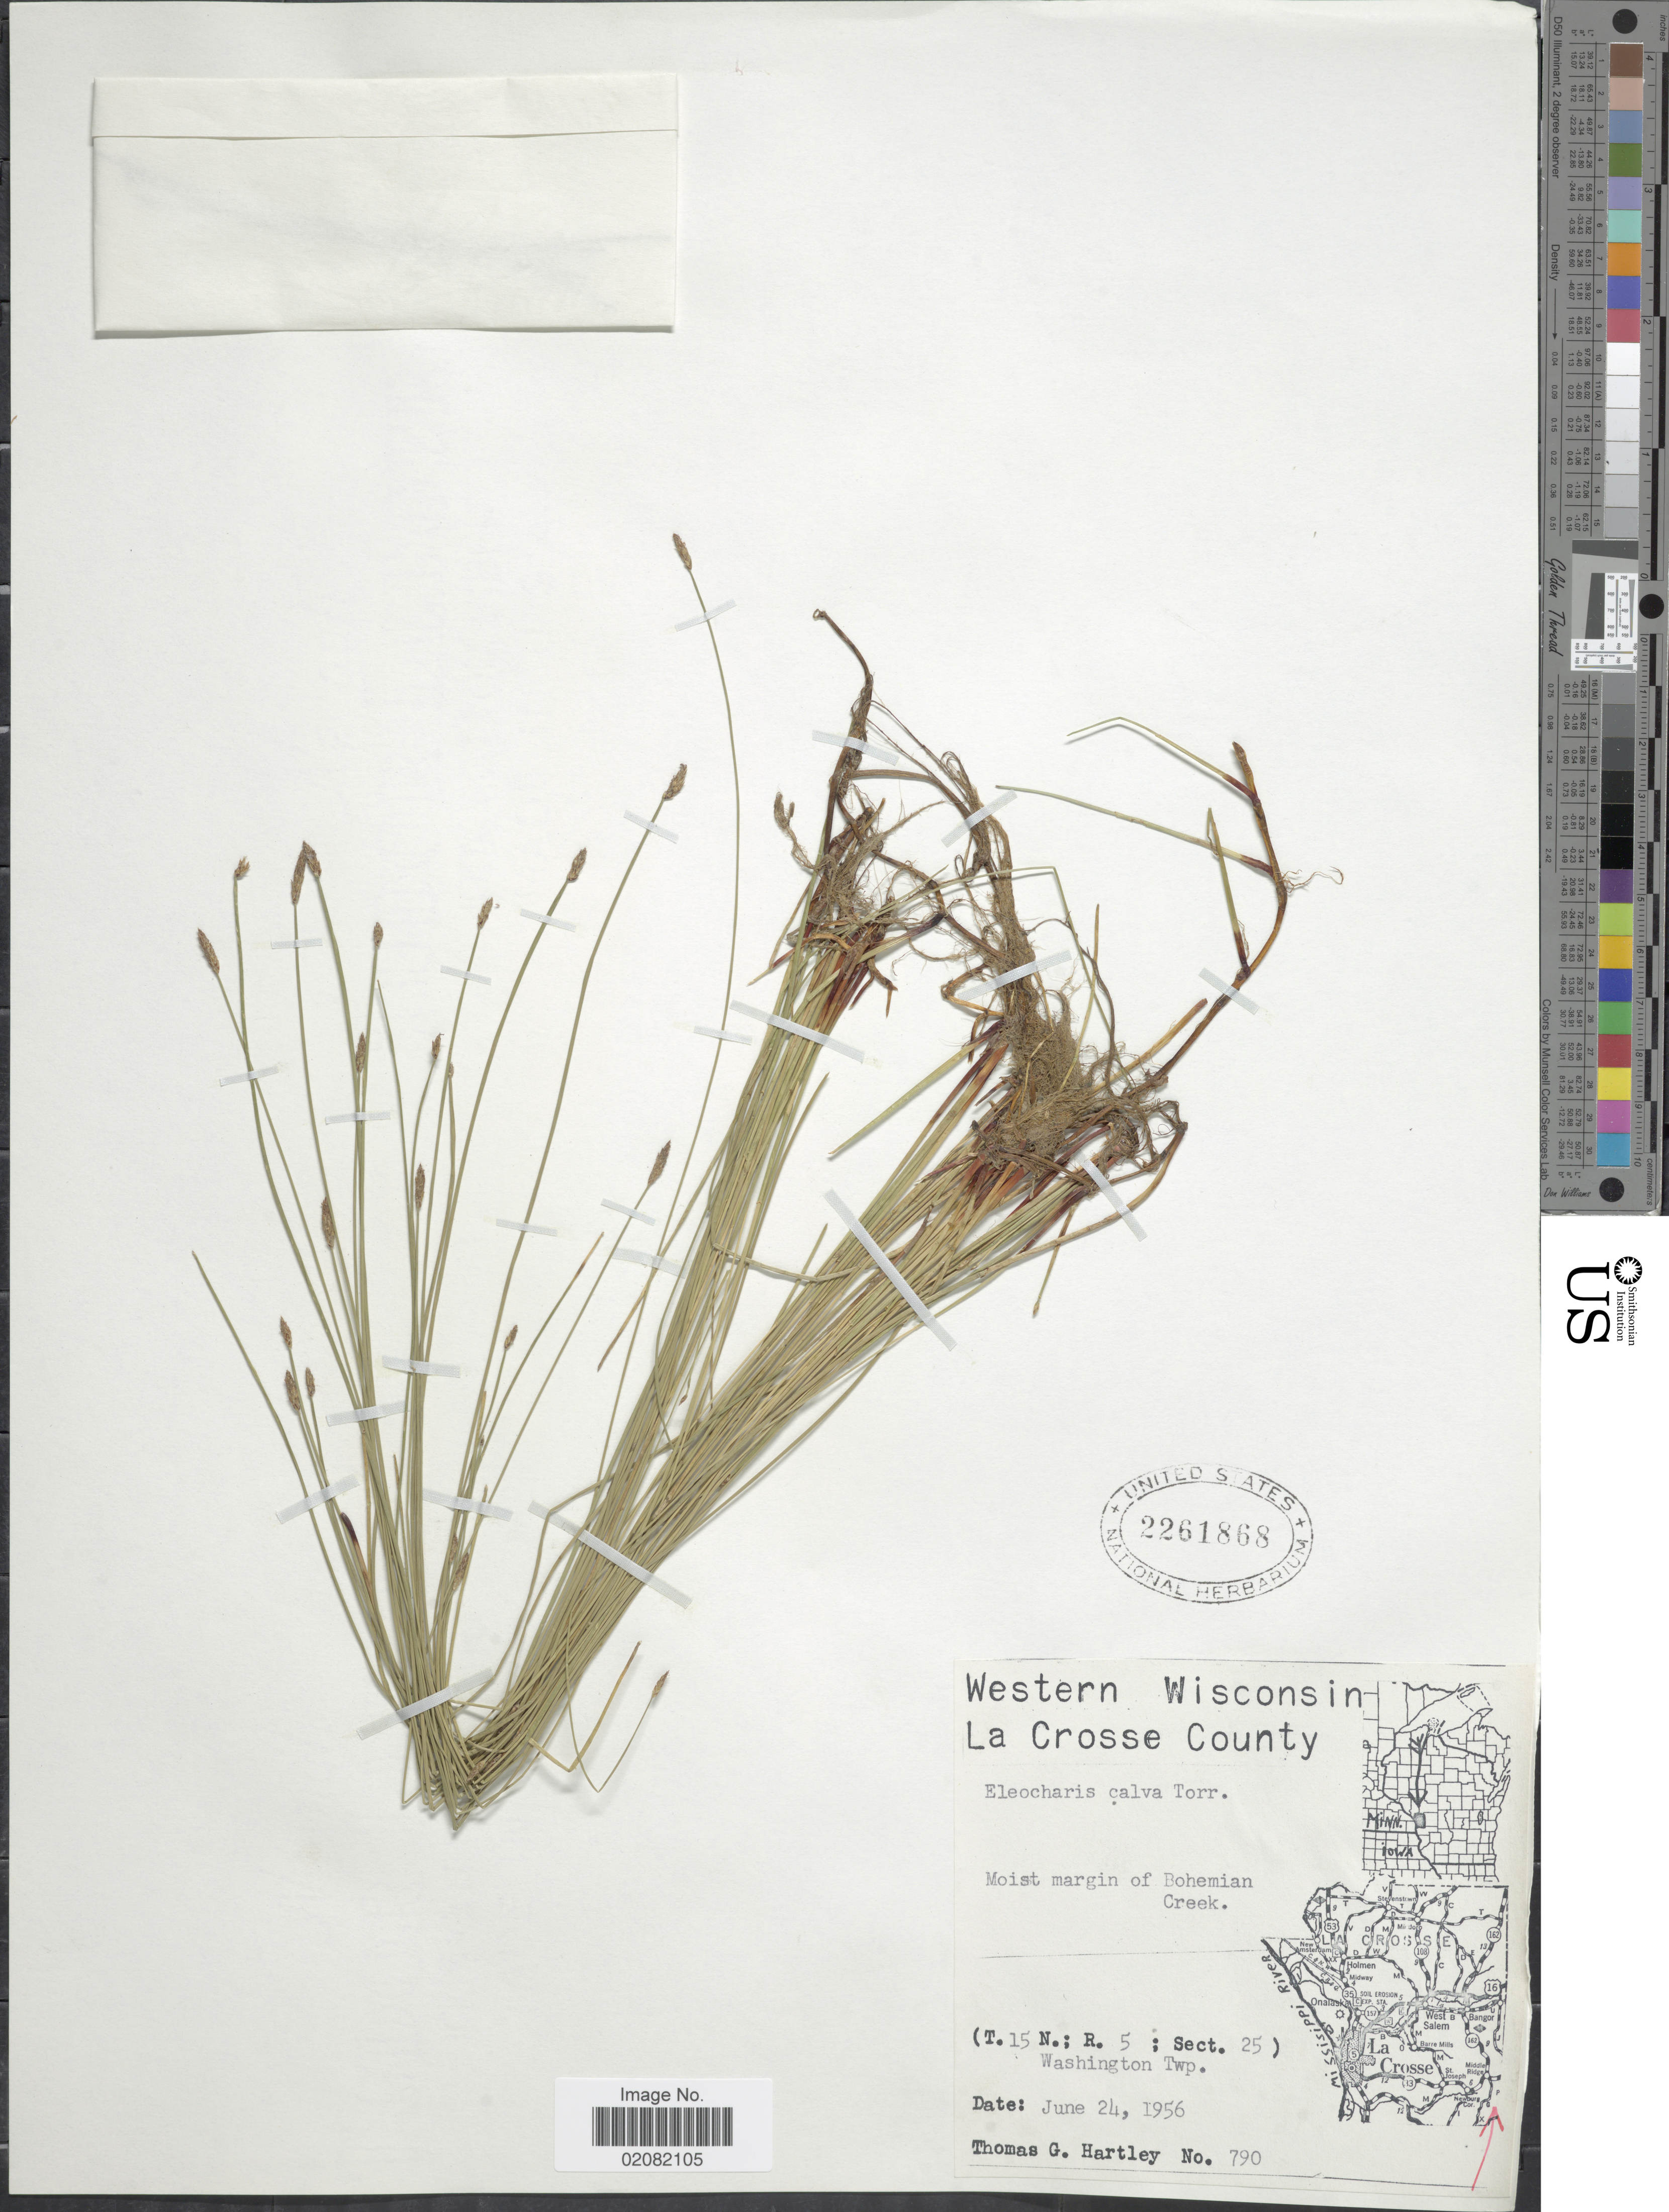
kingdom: Plantae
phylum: Tracheophyta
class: Liliopsida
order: Poales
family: Cyperaceae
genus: Eleocharis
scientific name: Eleocharis erythropoda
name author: Steud.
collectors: T. G. Hartley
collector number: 790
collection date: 1956-06-24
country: United States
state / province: Wisconsin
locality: Western Wisconsin, La Crosse County, Moist margin of Bohemian Creek (T. 15 N.; R. 5 ; Sect. 25) Washington Twp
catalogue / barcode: US 2261868